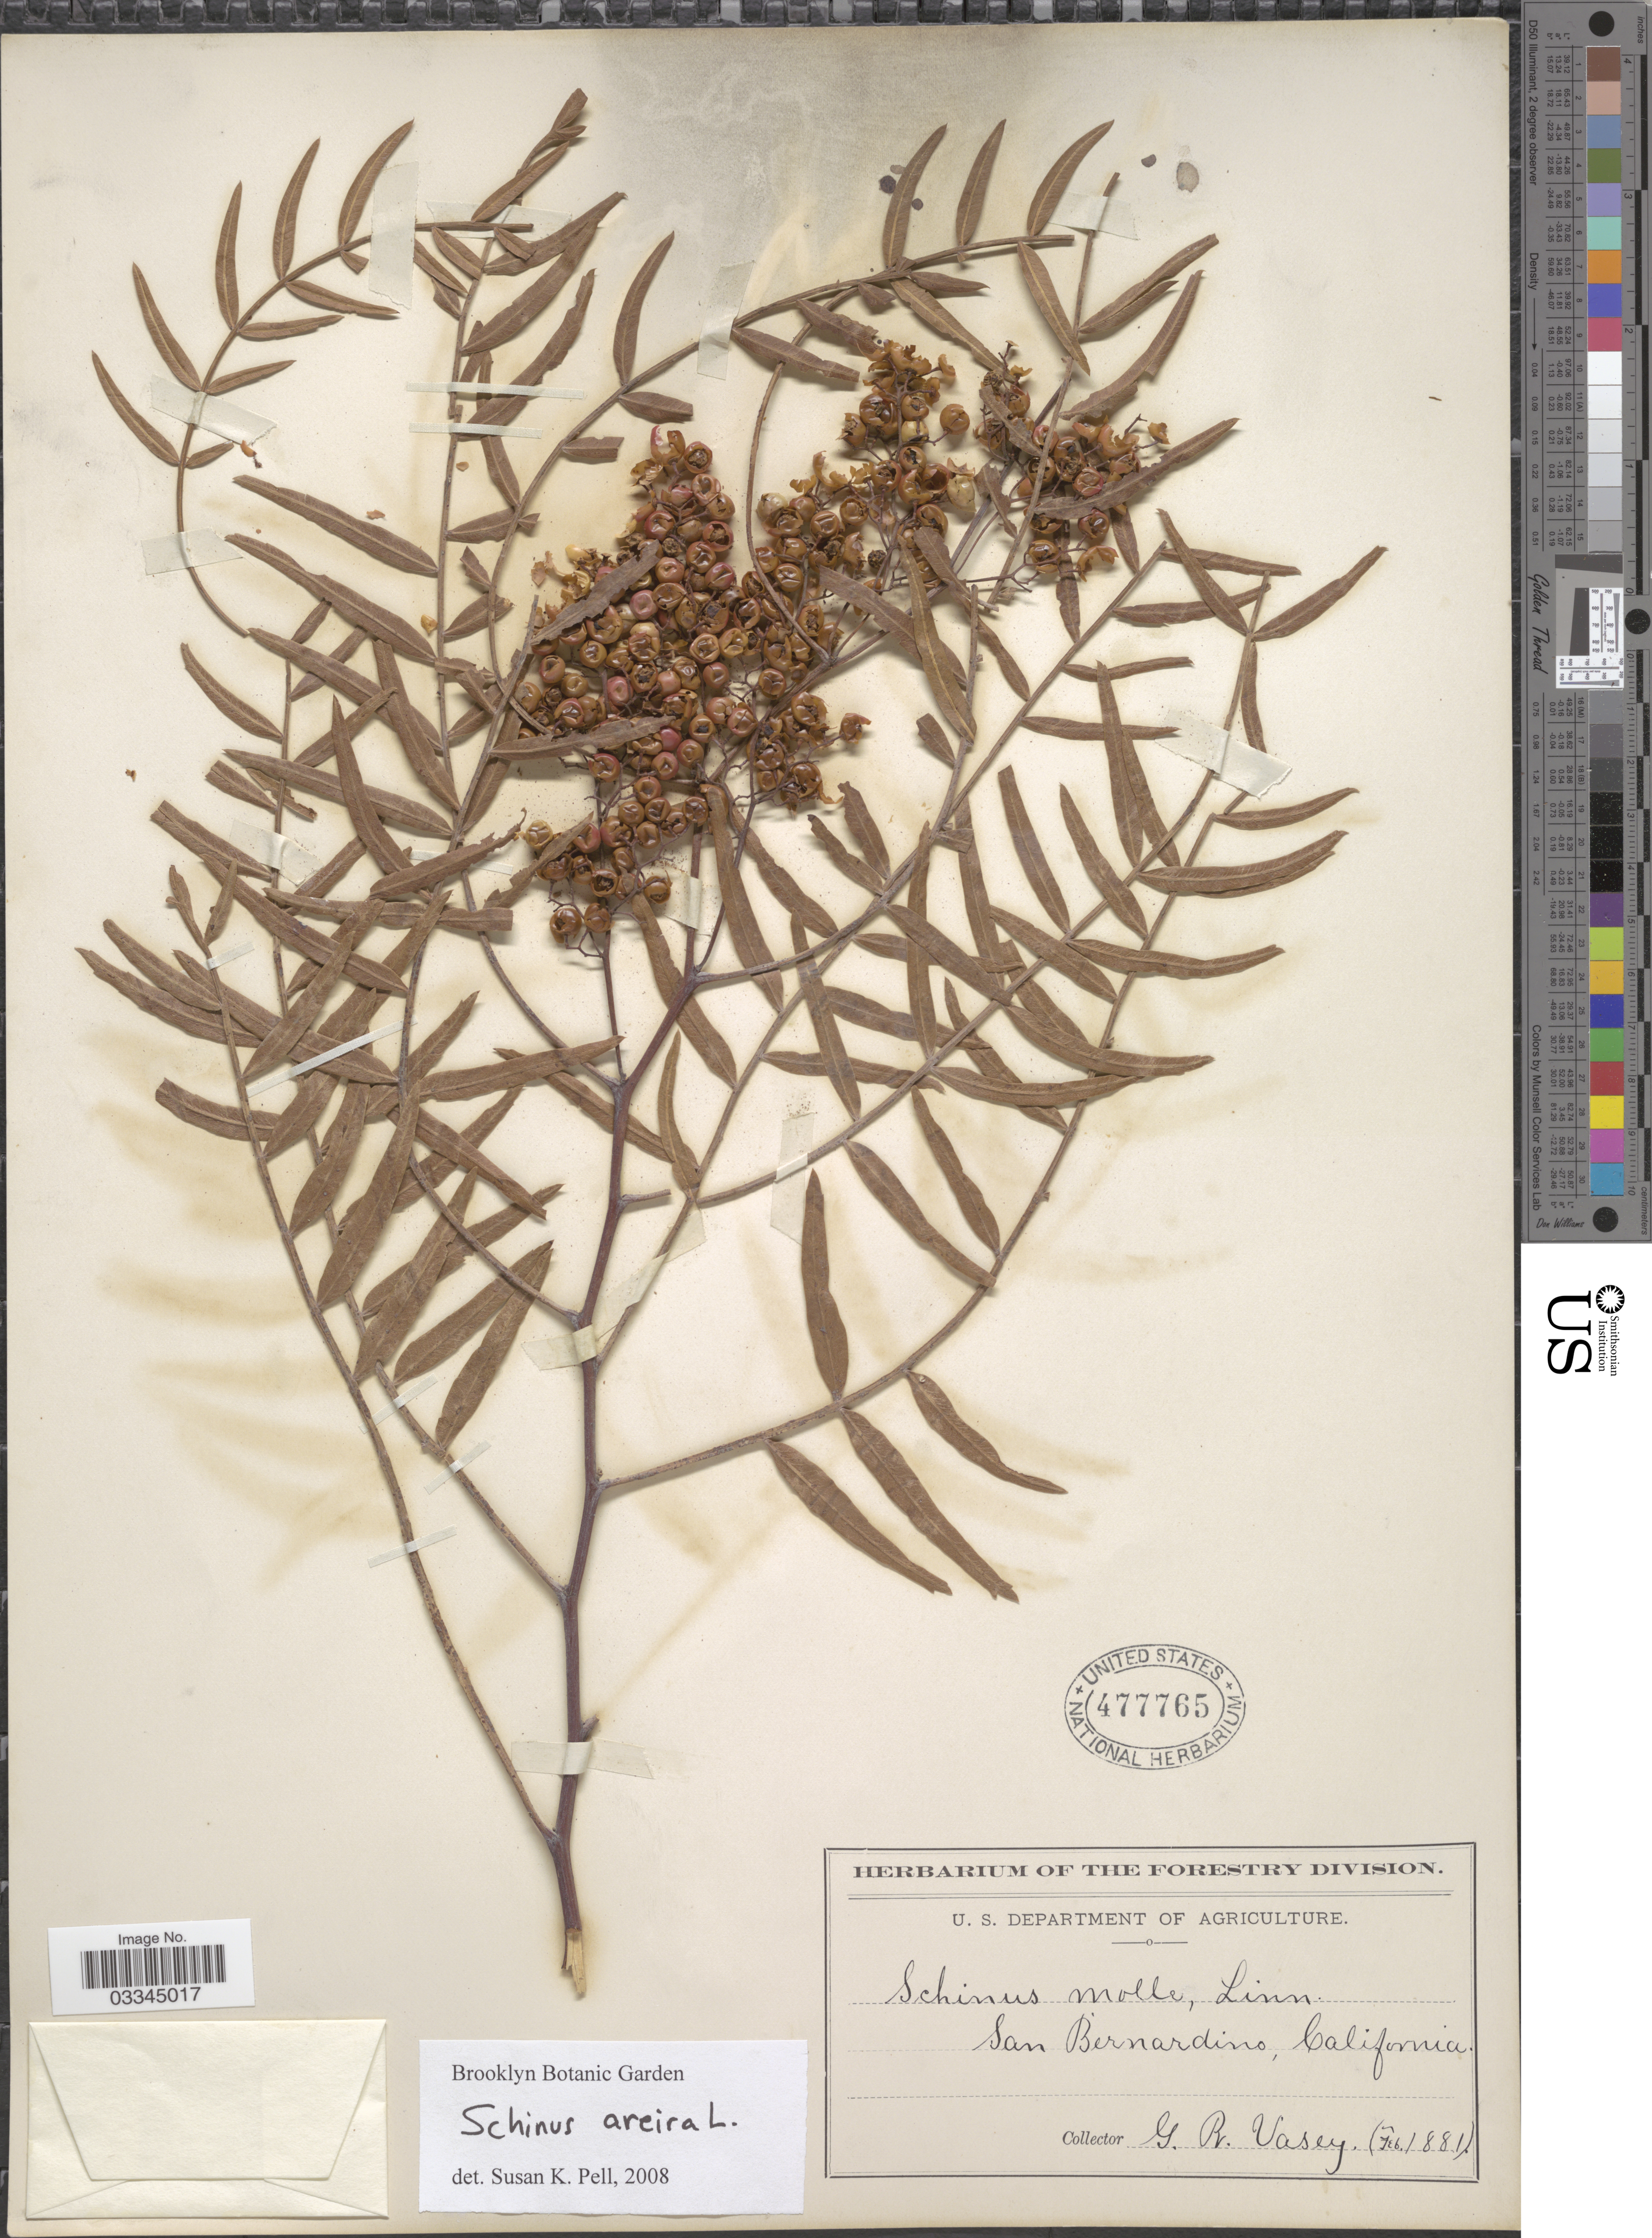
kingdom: Plantae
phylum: Tracheophyta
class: Magnoliopsida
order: Sapindales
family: Anacardiaceae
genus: Schinus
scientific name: Schinus molle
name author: L.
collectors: G. R. Vasey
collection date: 1881-02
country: United States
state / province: California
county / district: San Bernardino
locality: San Bernardino.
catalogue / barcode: US 477765